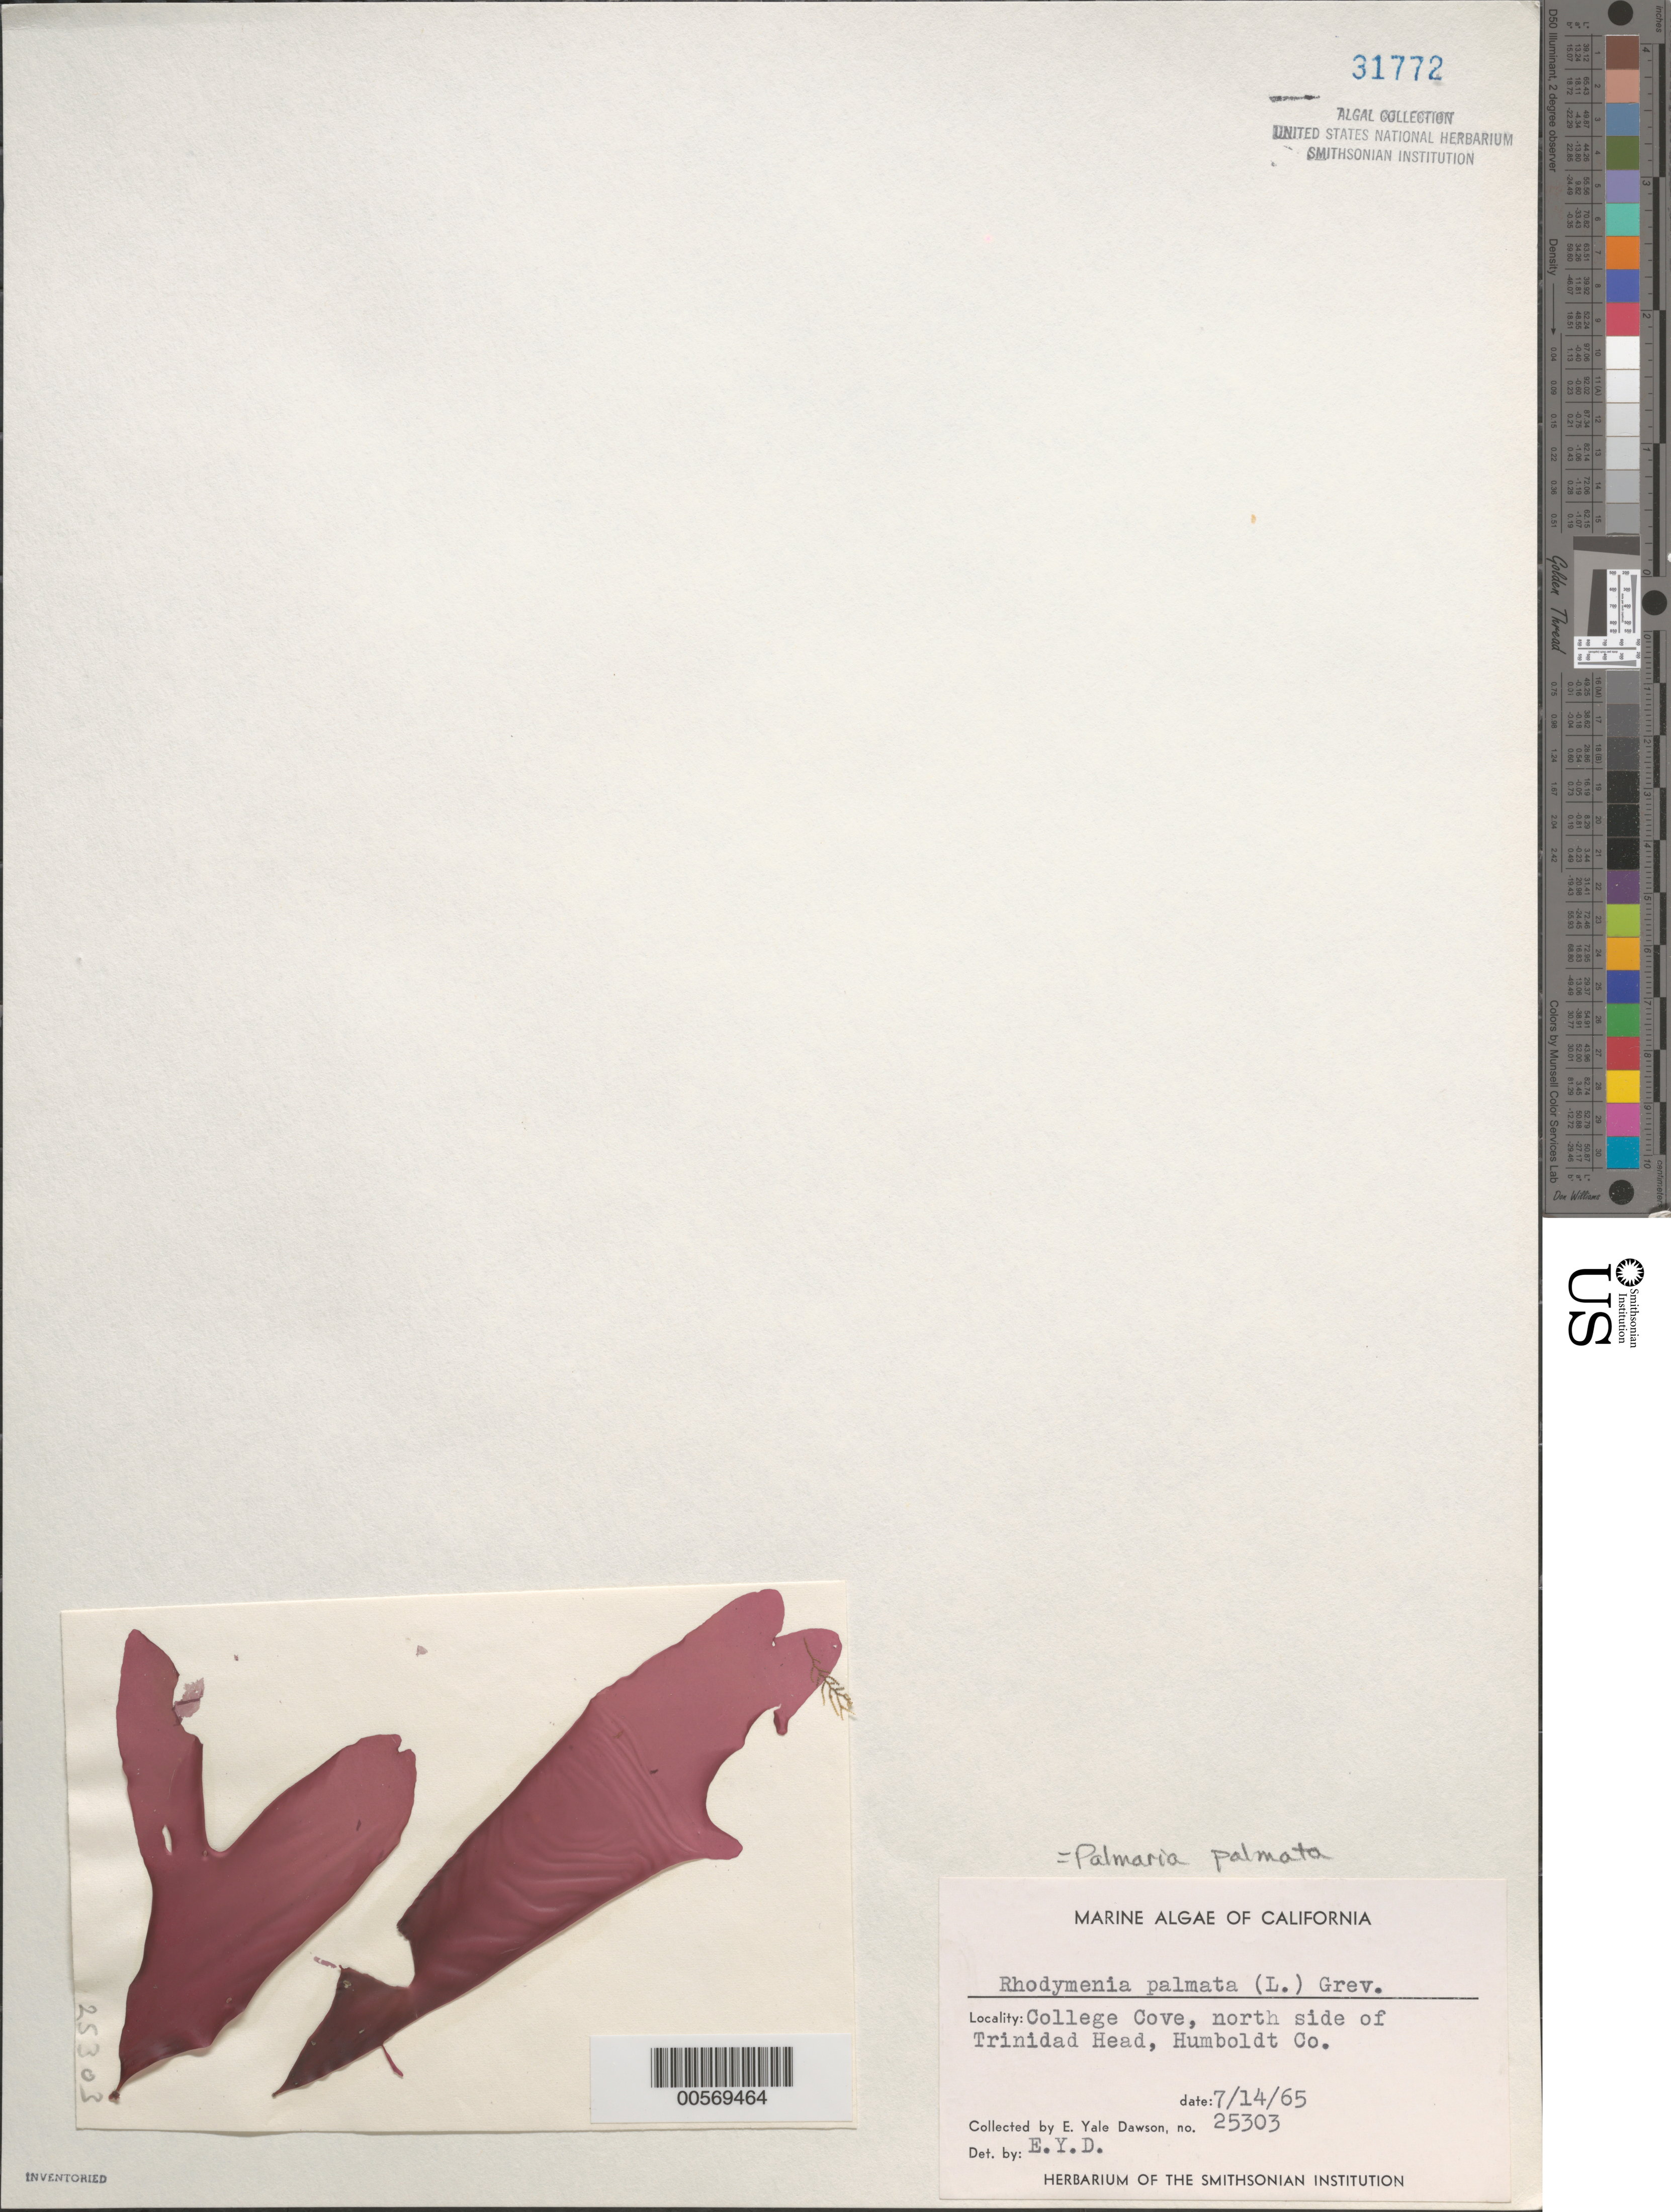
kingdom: Plantae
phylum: Rhodophyta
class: Florideophyceae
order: Palmariales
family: Palmariaceae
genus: Palmaria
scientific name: Palmaria palmata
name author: (L.) F. Weber & D. Mohr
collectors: E. Y. Dawson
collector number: EYD 25303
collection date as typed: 14 Jul 1965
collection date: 1965-07-14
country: United States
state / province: California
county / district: Humboldt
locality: College Cove, north side of Trinidad Head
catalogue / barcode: US 31772